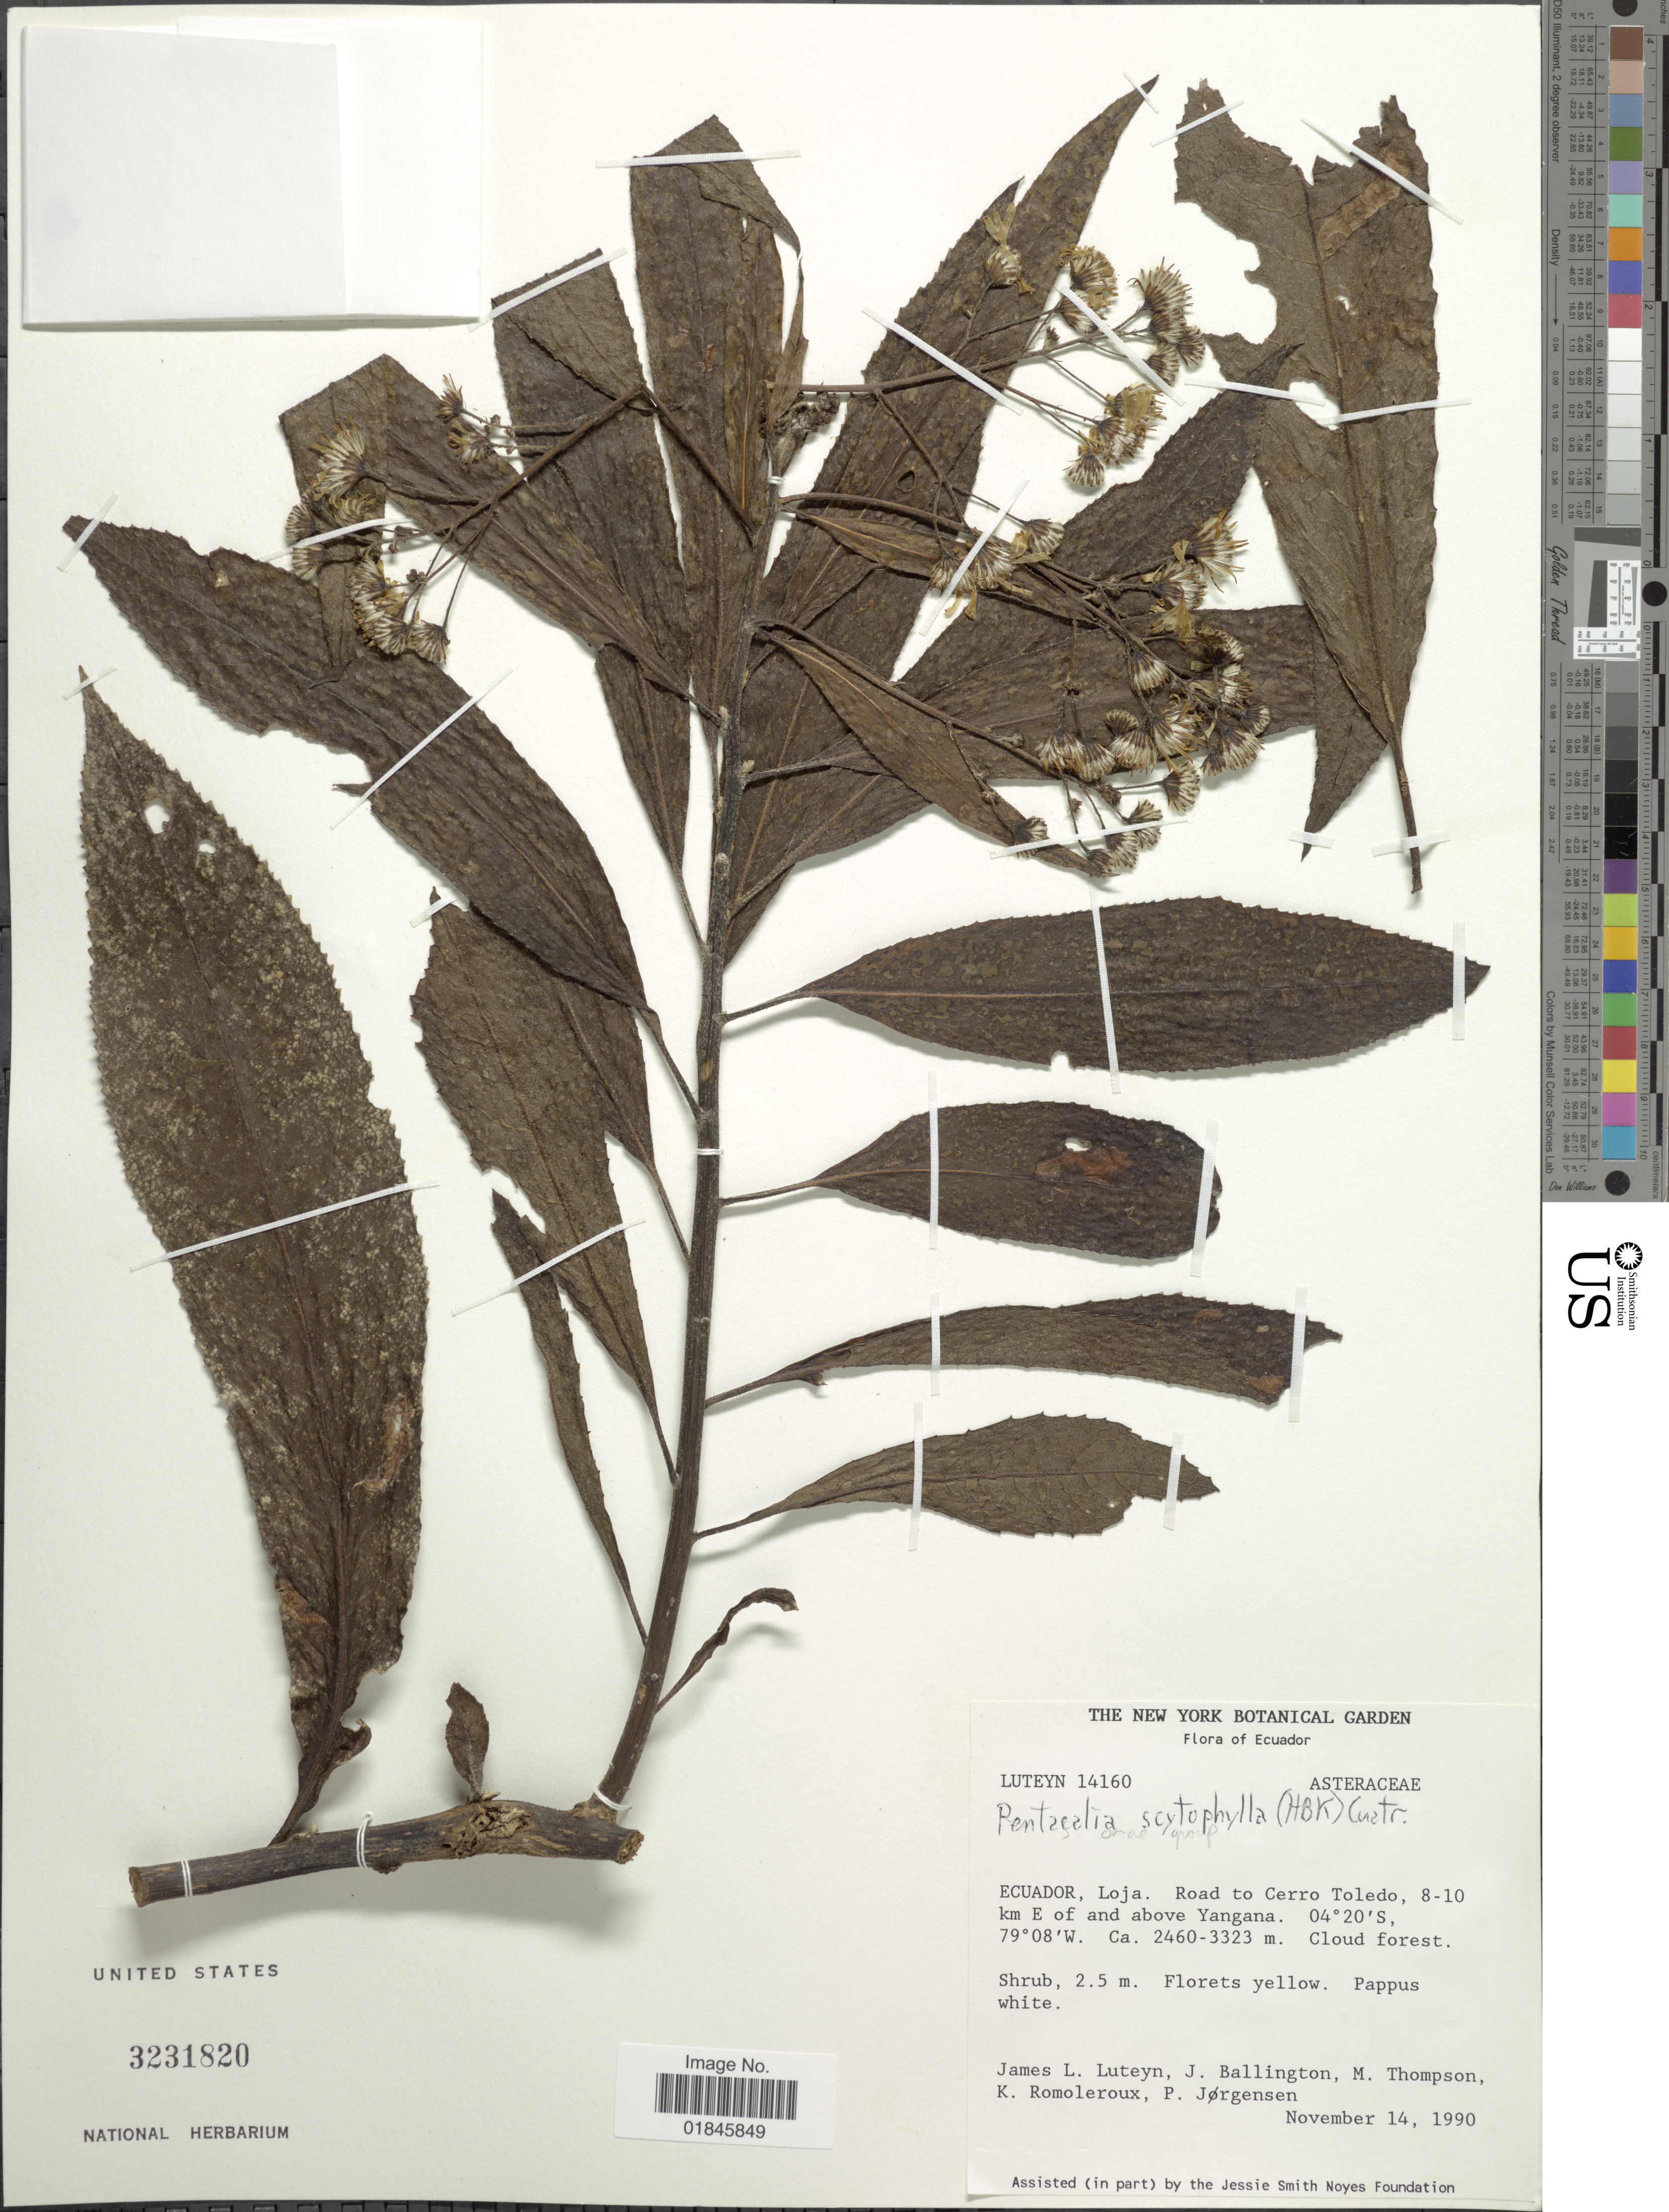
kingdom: Plantae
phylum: Tracheophyta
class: Magnoliopsida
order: Asterales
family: Asteraceae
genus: Pentacalia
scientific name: Pentacalia scitophylla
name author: Kunth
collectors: J. L. Luteyn, J. Ballington, M. Thompson, K. Romoleroux & P. Jørgensen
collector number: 14160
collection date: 1990-11-14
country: Ecuador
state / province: Loja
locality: Ecuador, Loja. Road to Cerro Toledo, 8-10 km E of and above Yangana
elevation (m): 2460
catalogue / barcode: US 3231820